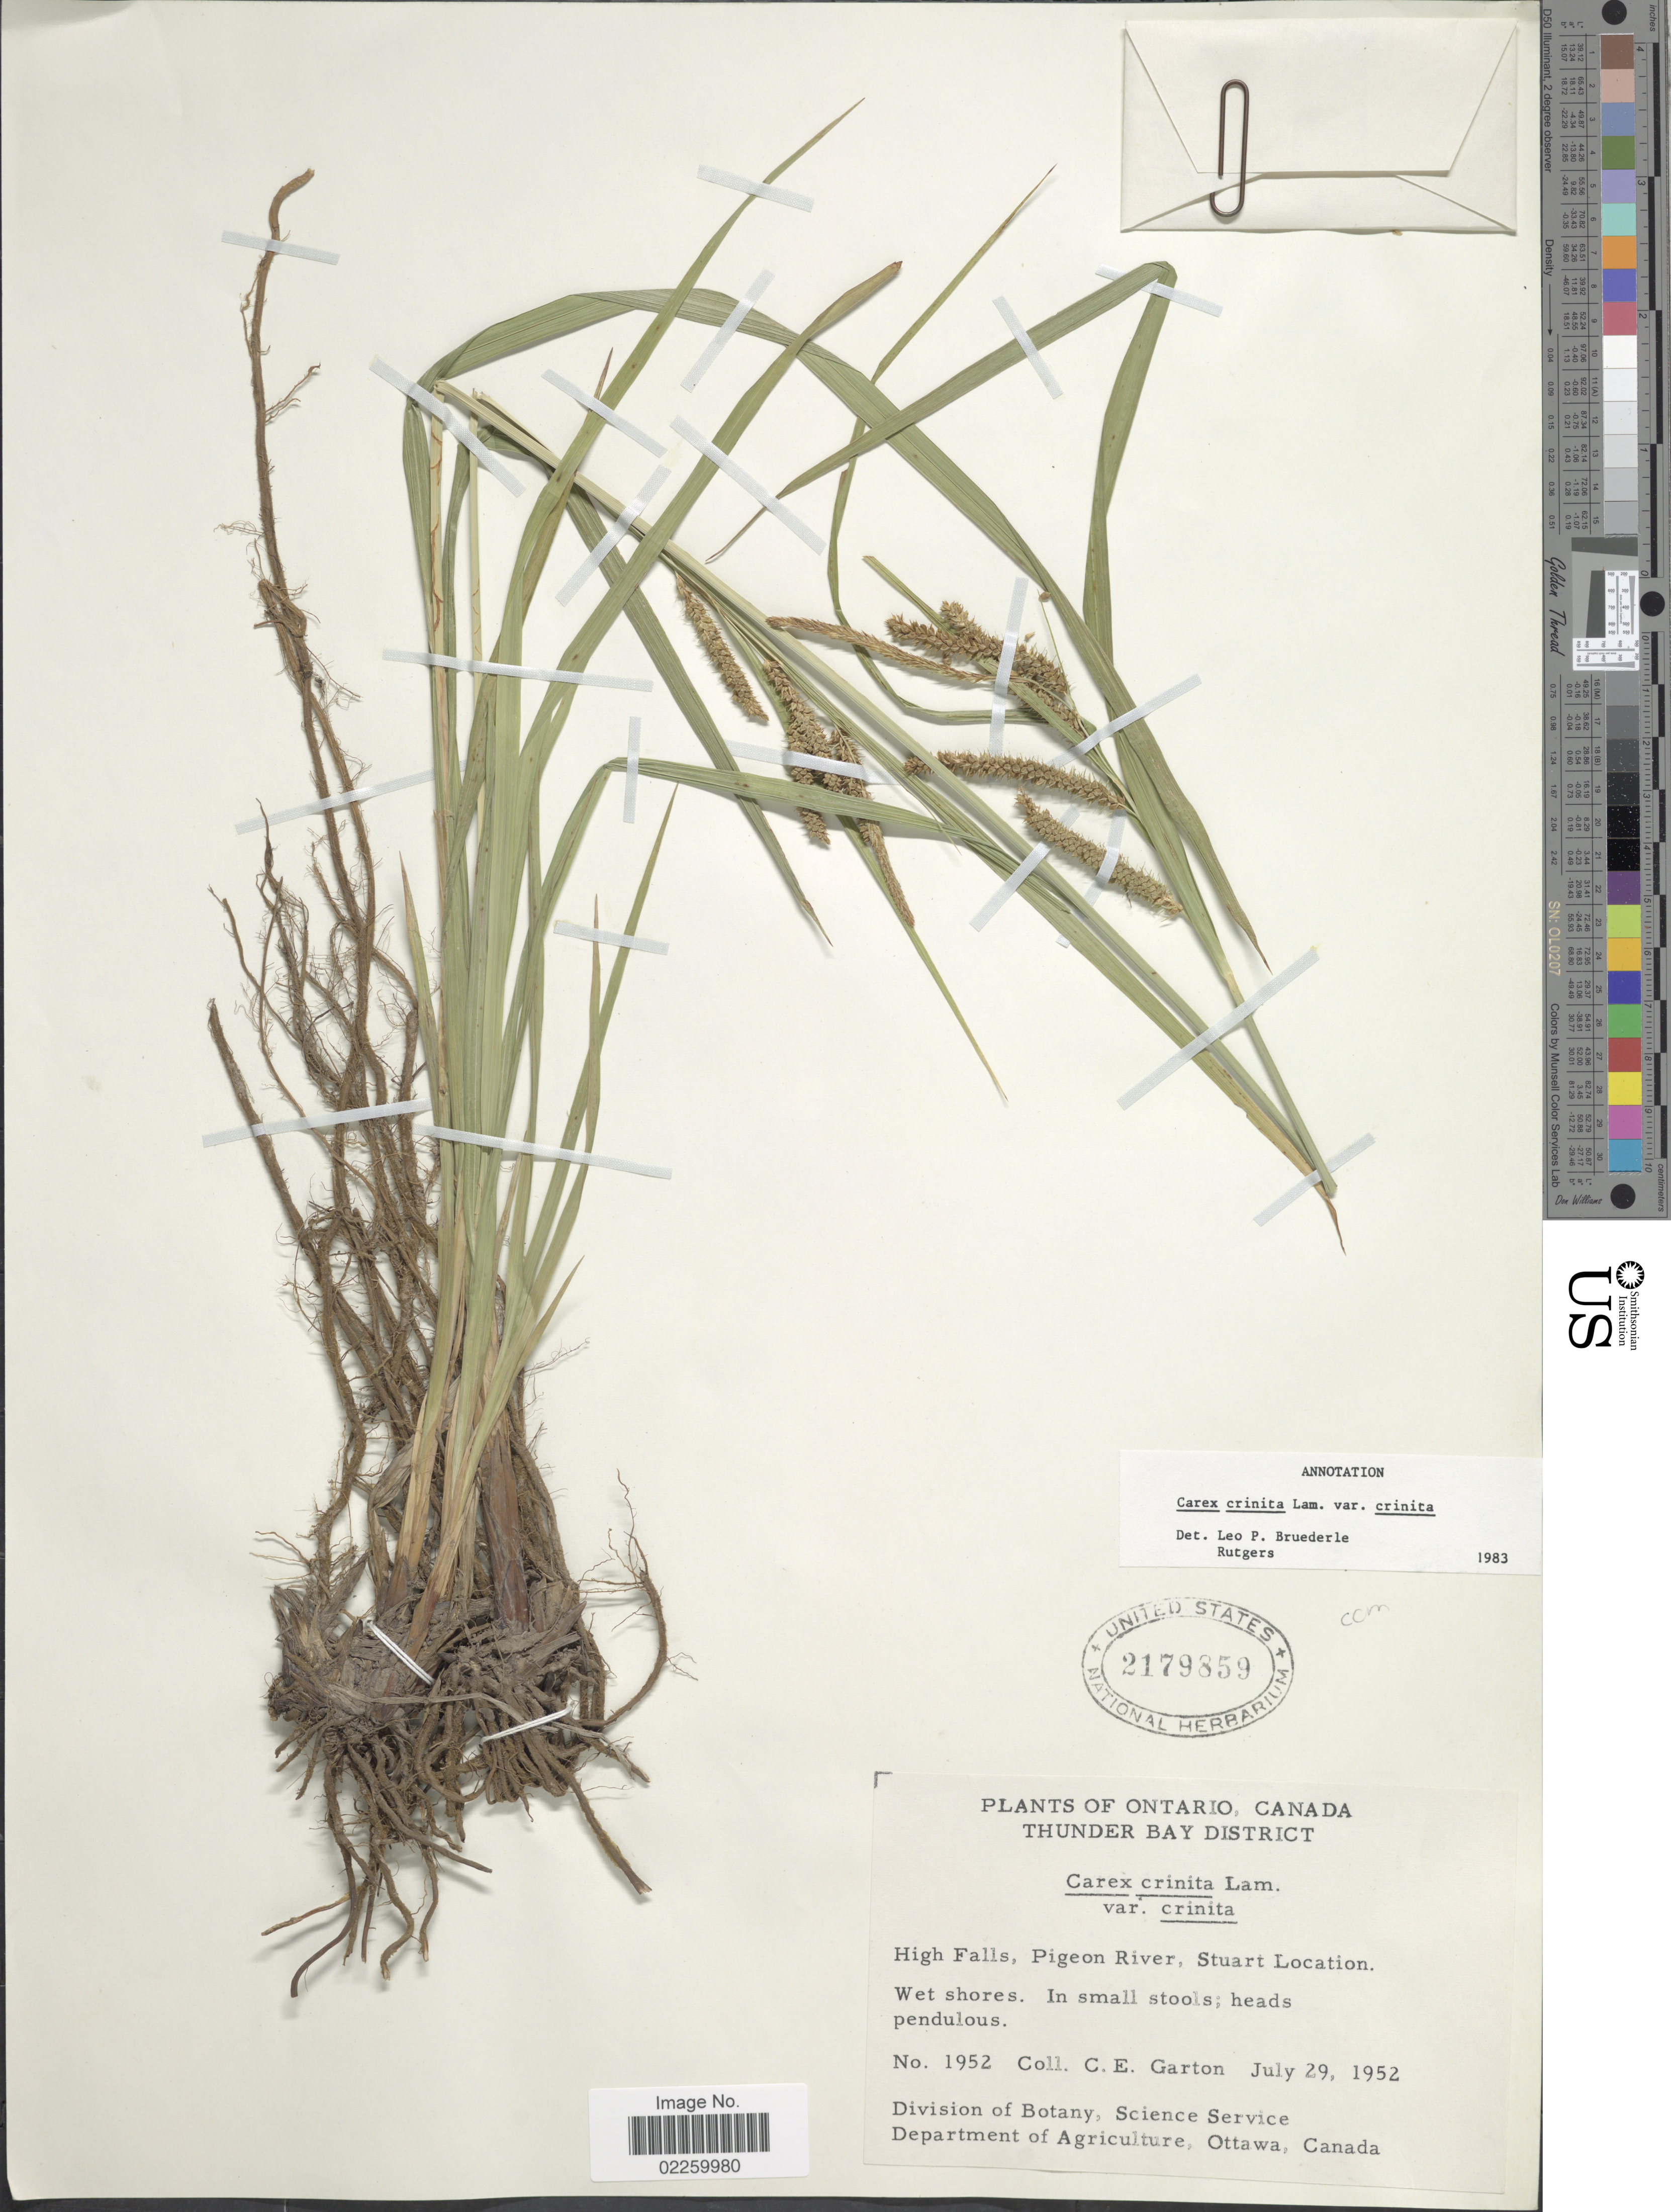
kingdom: Plantae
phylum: Tracheophyta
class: Liliopsida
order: Poales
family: Cyperaceae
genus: Carex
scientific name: Carex crinita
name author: Lam.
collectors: C. E. Garton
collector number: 1952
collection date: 1952-07-29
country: Canada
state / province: Ontario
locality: Thunder Bay District, High Falls, Pigeon River, Stuart Location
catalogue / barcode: US 2179859